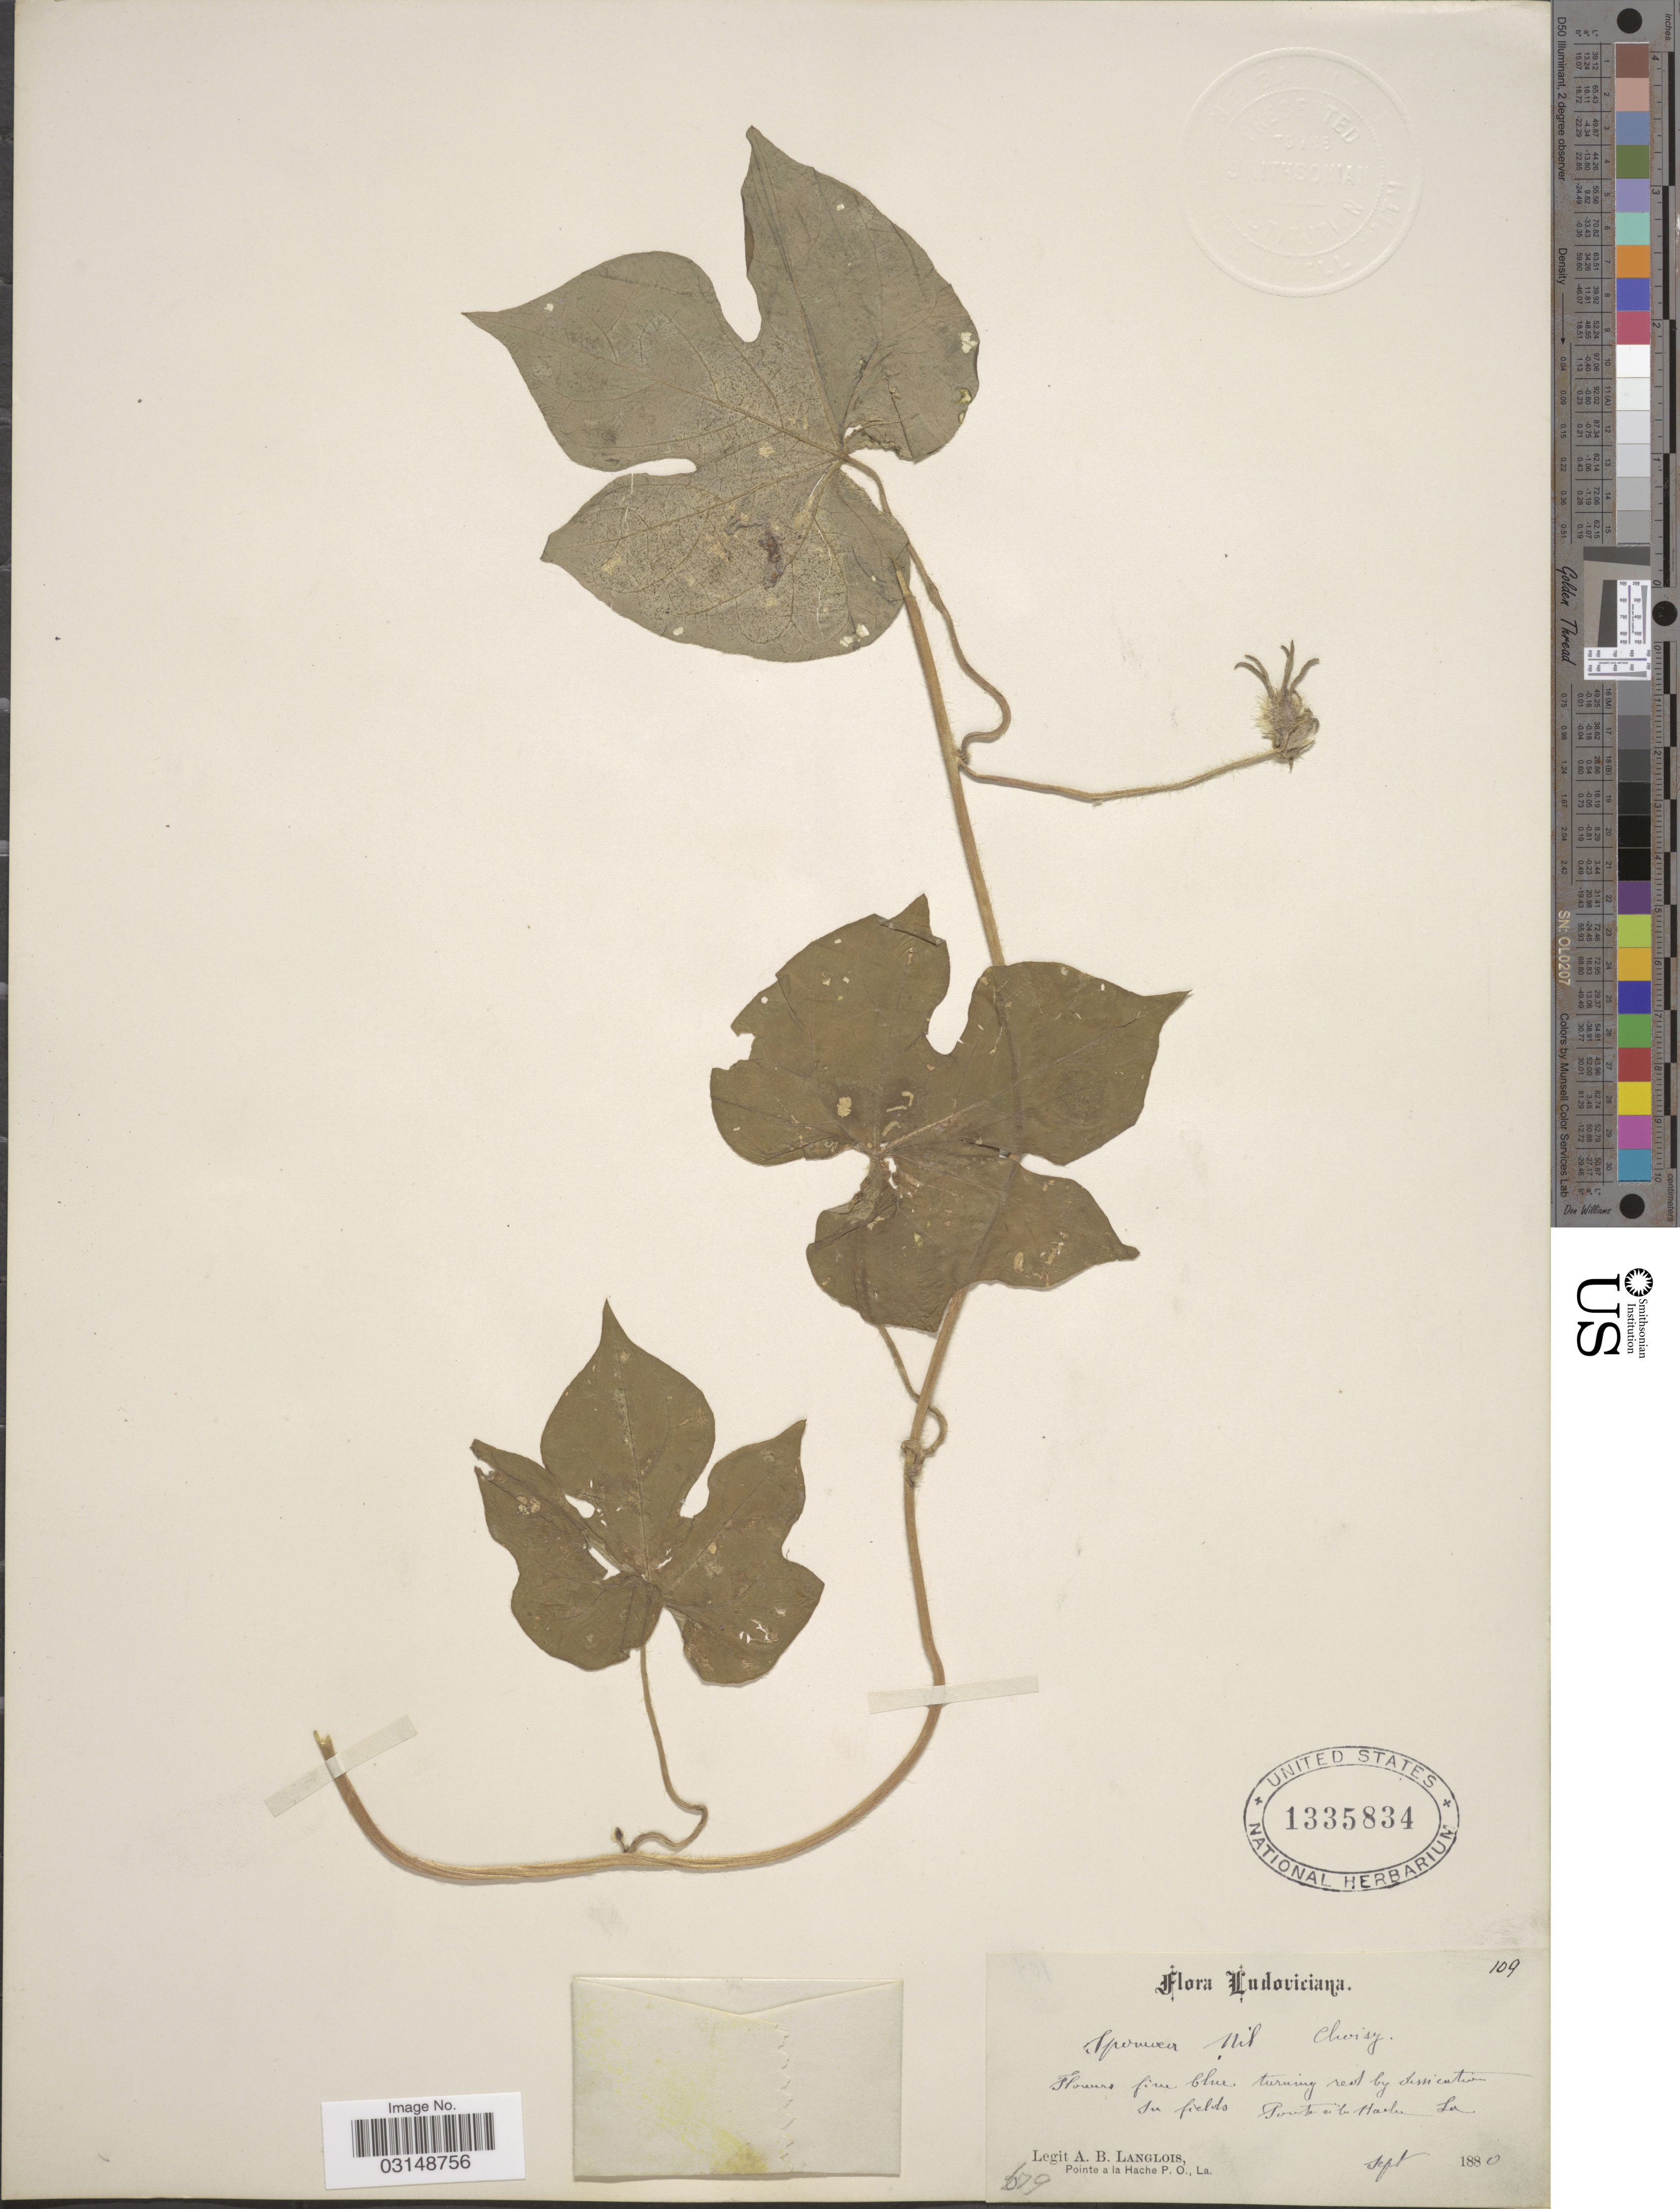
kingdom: Plantae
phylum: Tracheophyta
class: Magnoliopsida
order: Solanales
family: Convolvulaceae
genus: Ipomoea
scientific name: Ipomoea hederacea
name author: Jacq.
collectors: A. Langlois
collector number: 109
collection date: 1880-09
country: United States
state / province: Louisiana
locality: Ponte a la Hache.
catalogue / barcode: US 1335834